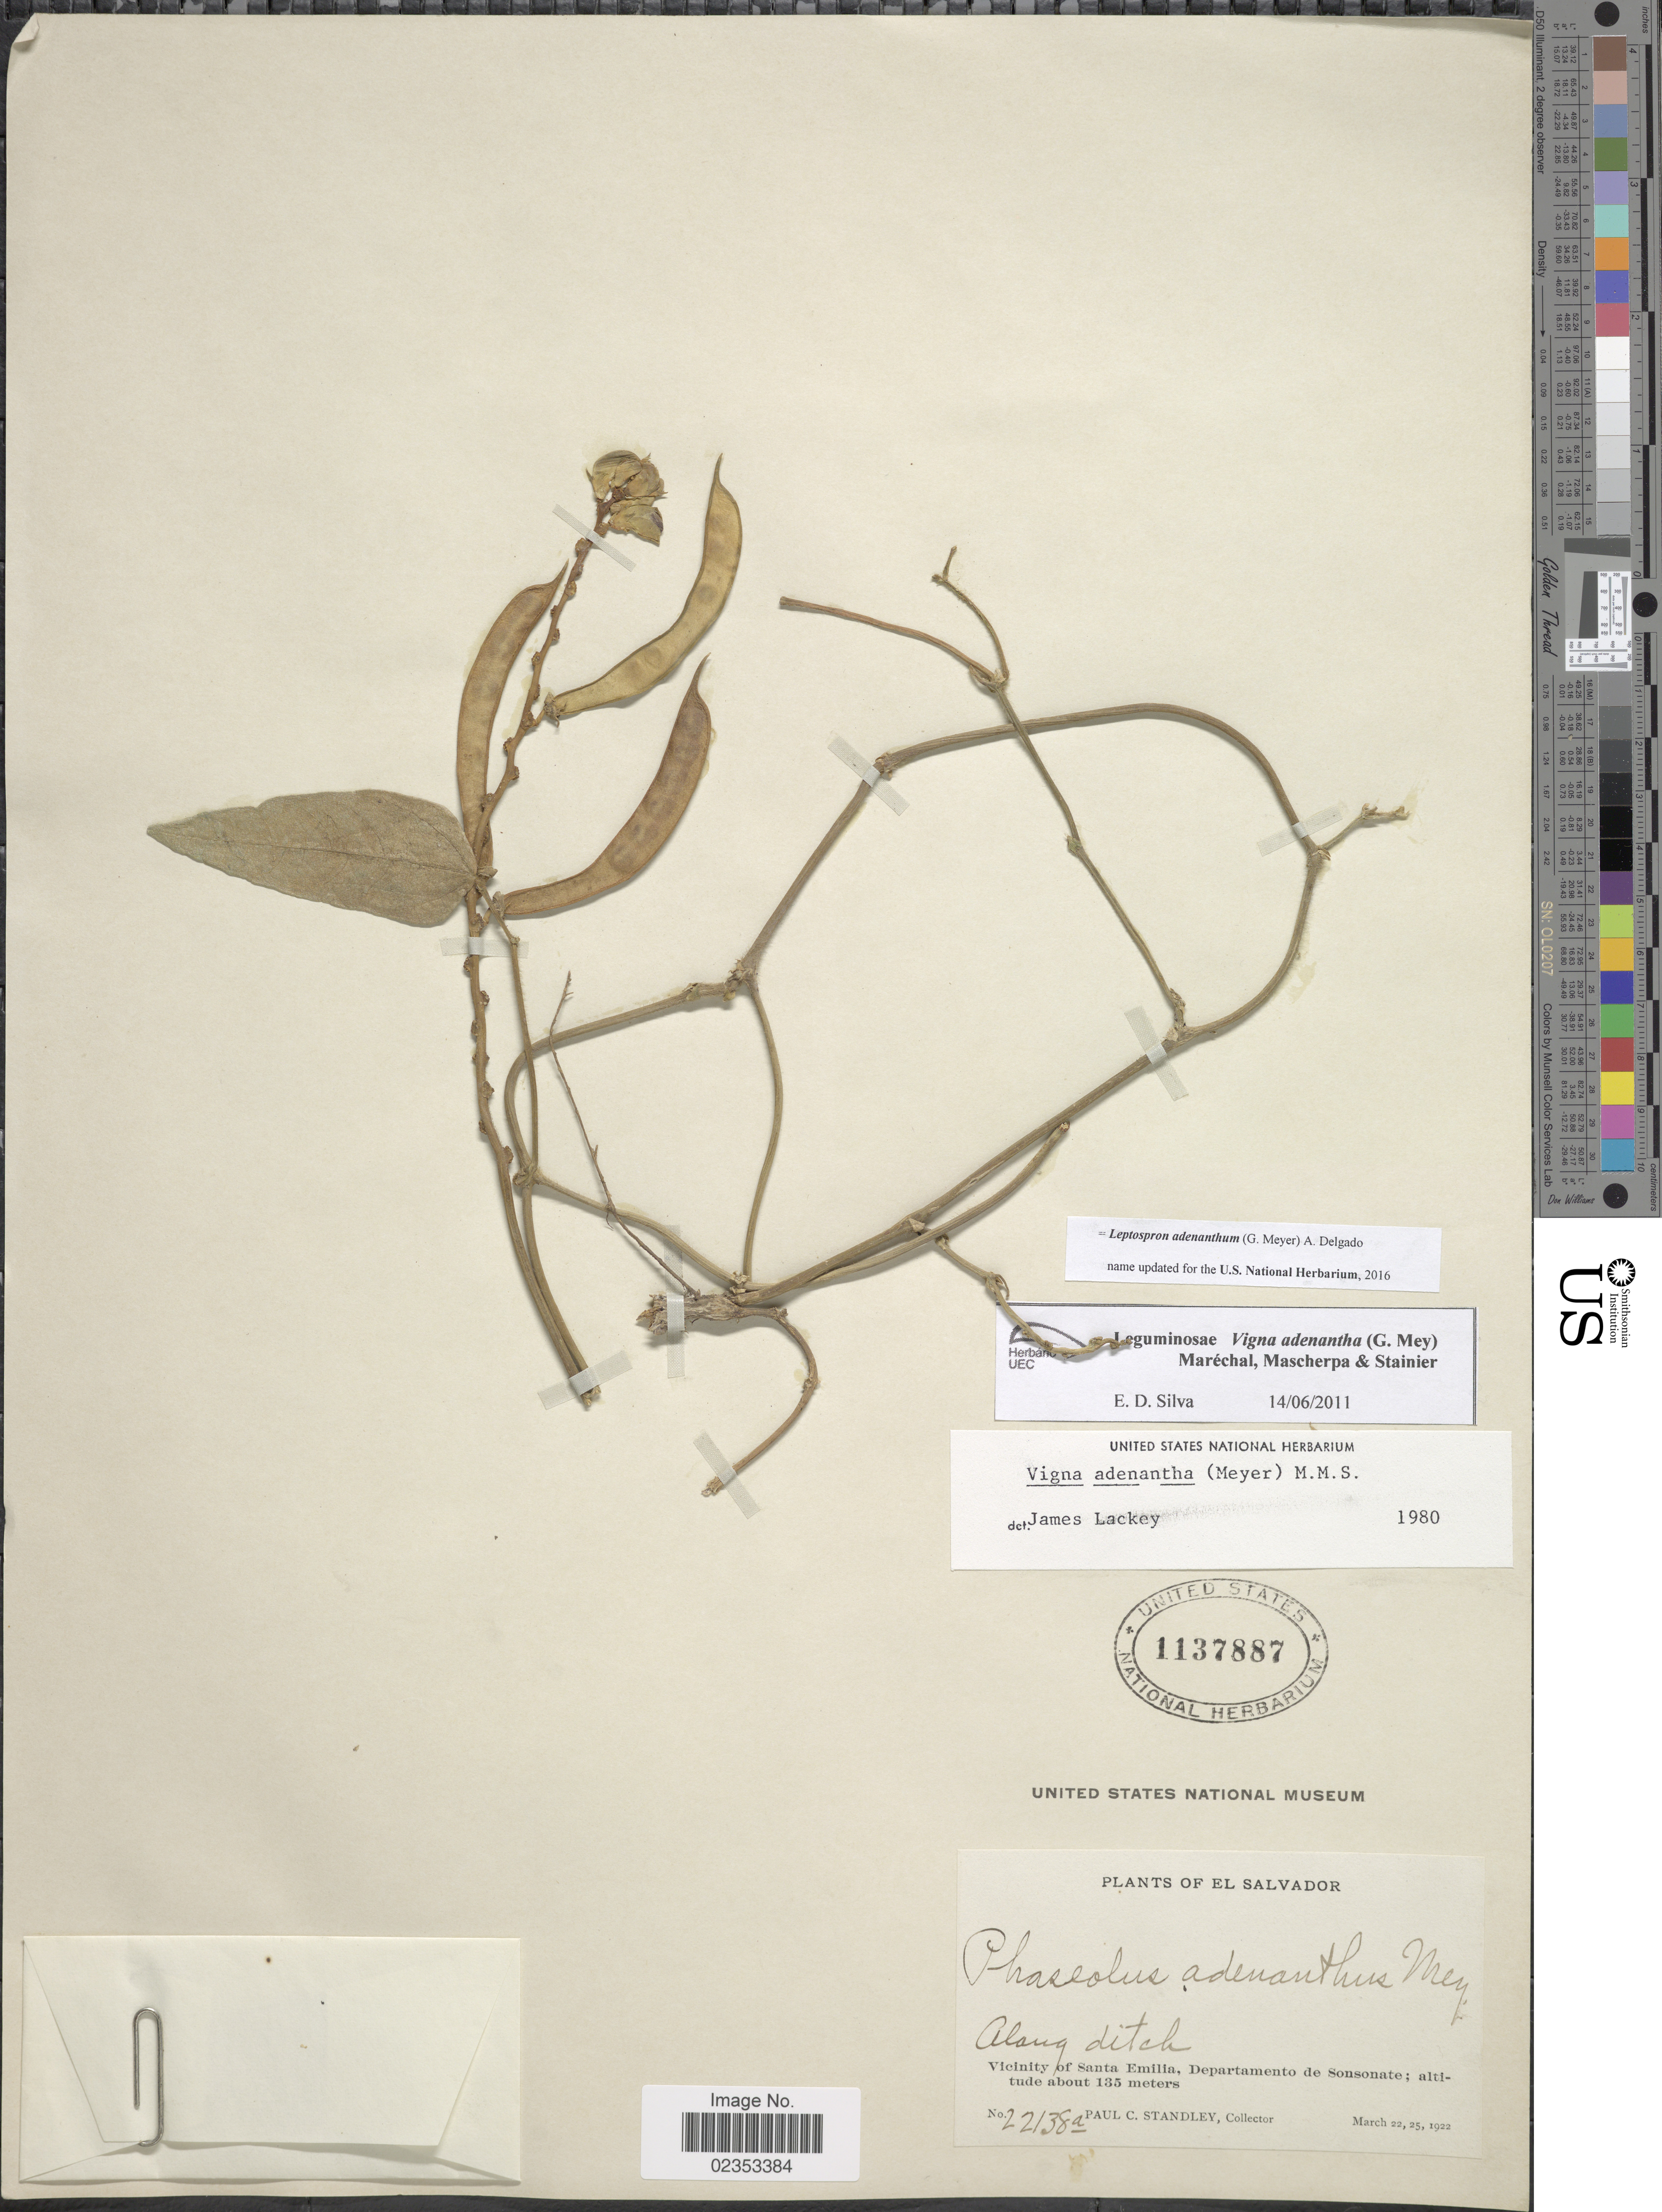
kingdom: Plantae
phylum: Tracheophyta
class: Magnoliopsida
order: Fabales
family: Fabaceae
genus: Leptospron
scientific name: Leptospron adenanthum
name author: (G. Mey.) A. Delgado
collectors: P. C. Standley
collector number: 22138a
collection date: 1922-03-22/1922-03-25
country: El Salvador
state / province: Sonsonate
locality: Along ditch, Vicinity of Santa Emilia.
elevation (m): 135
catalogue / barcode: US 1137887